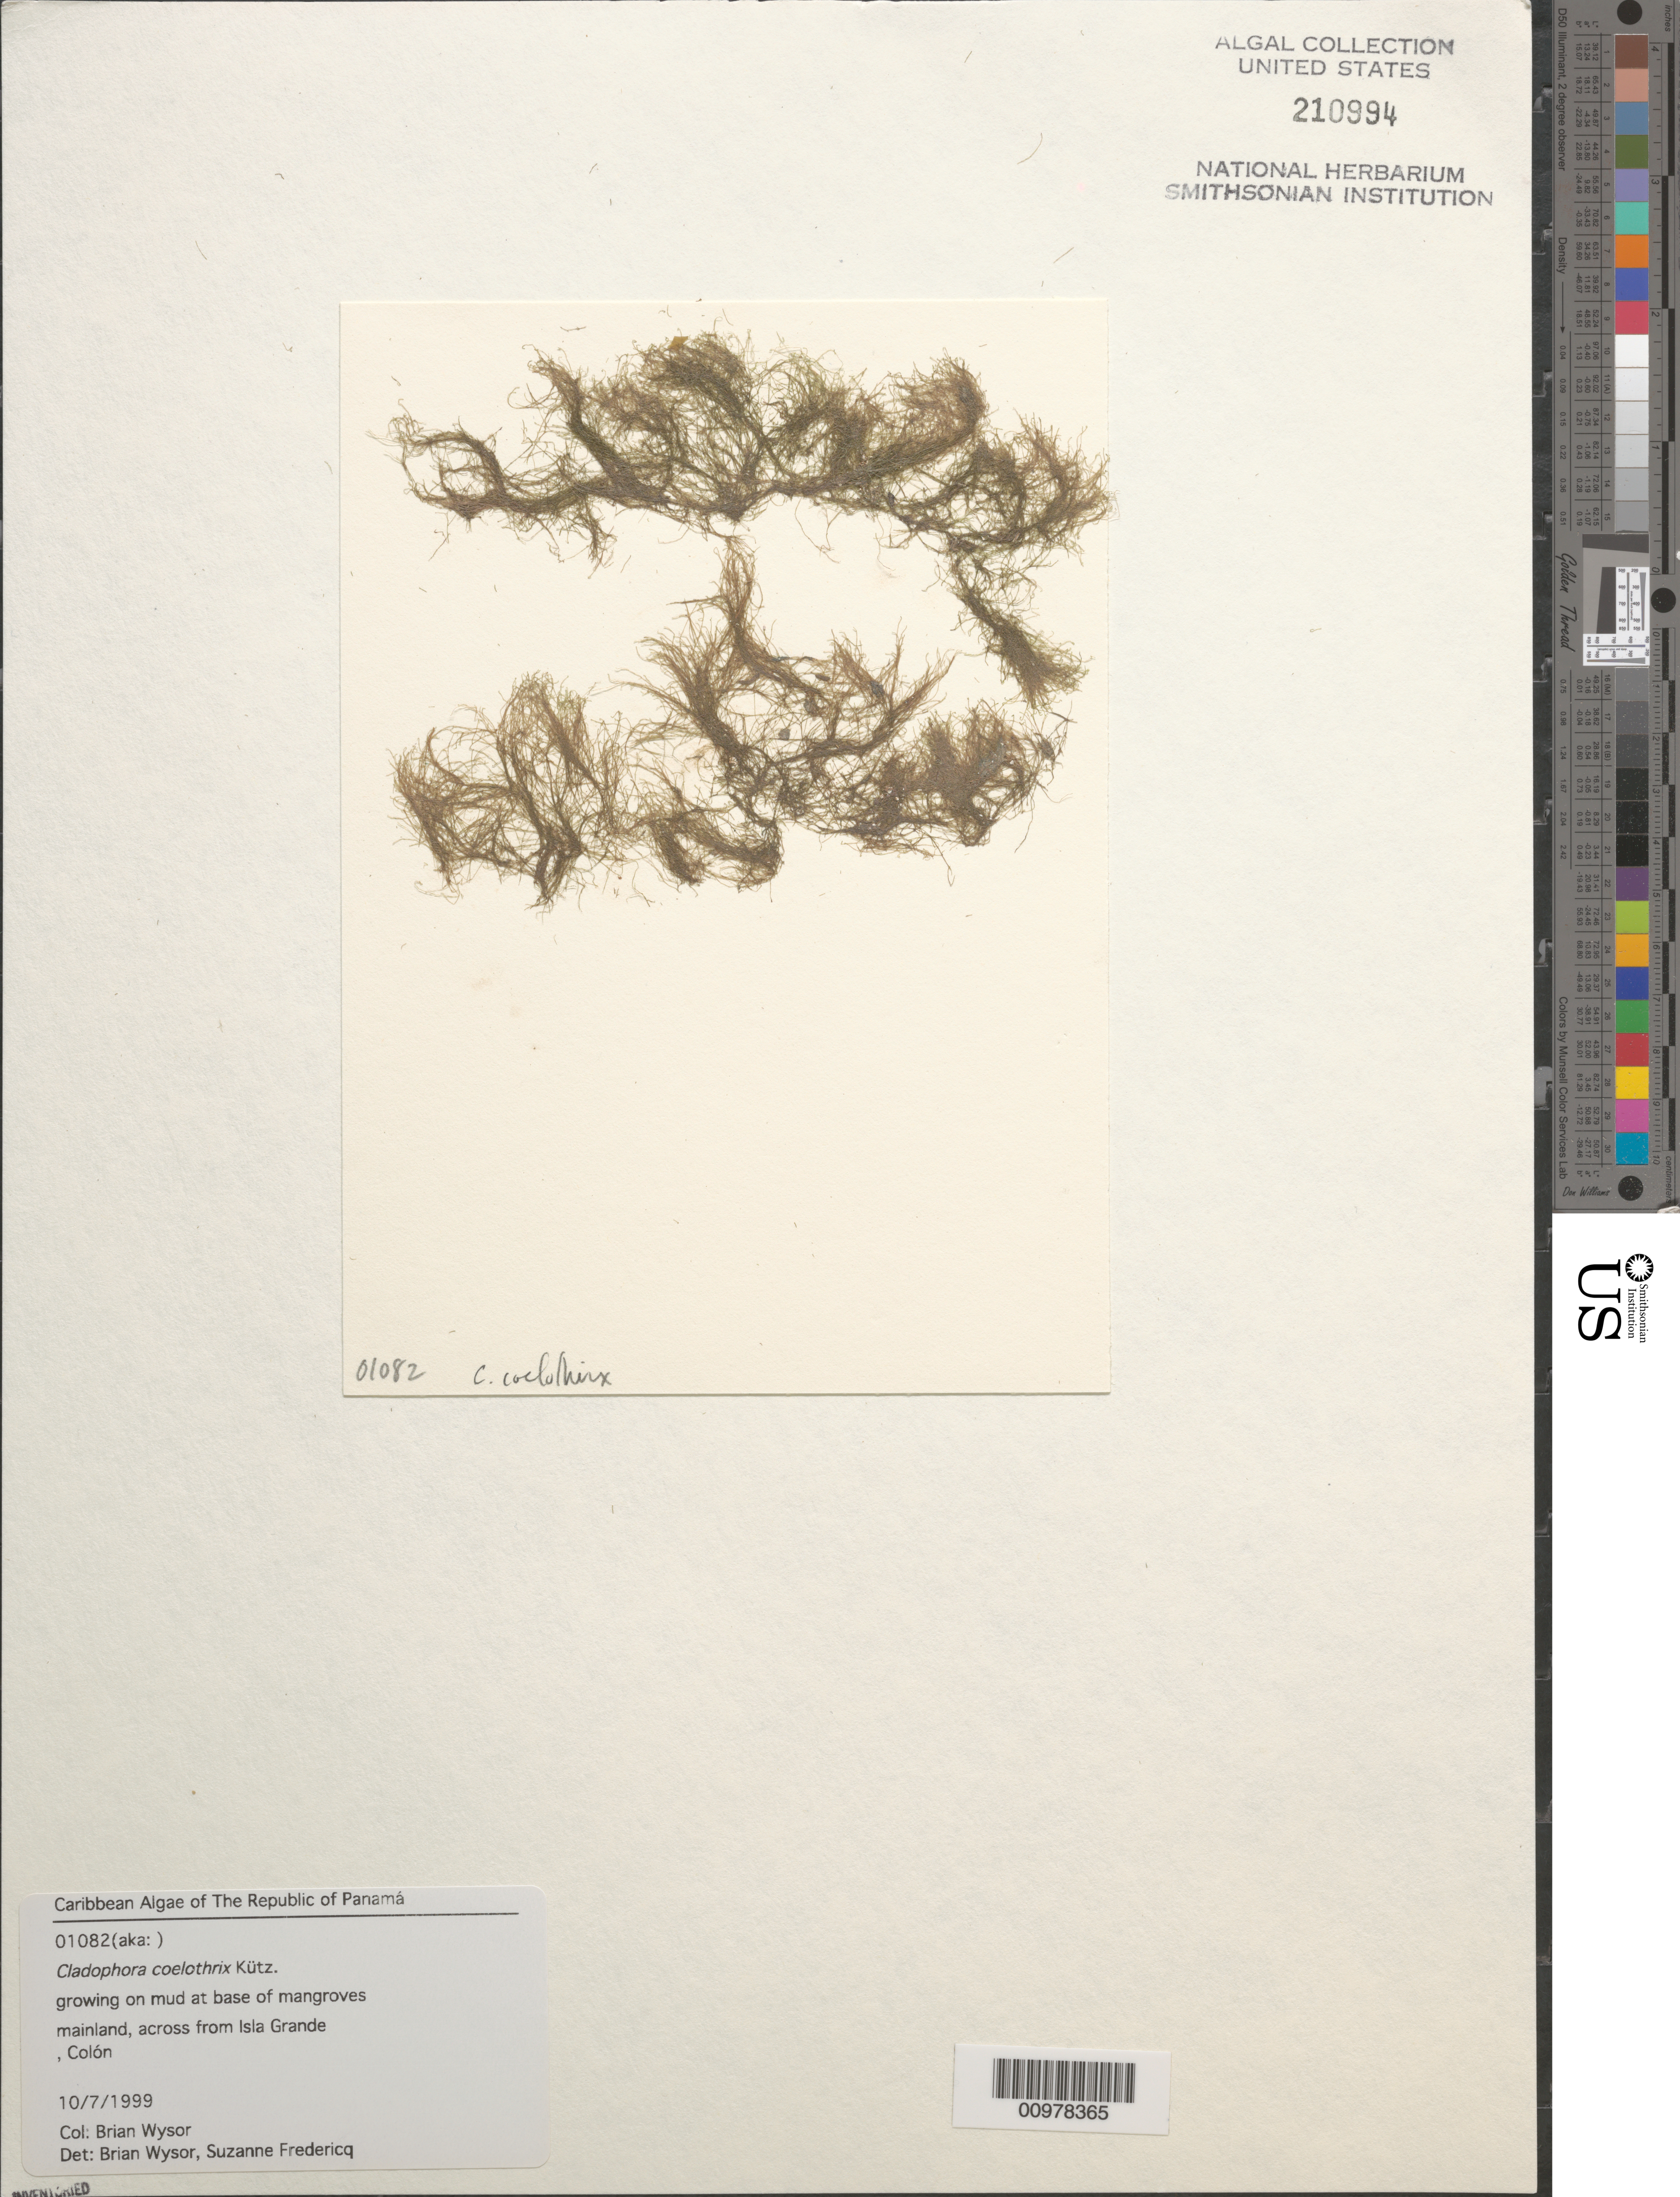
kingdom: Plantae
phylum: Chlorophyta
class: Ulvophyceae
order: Cladophorales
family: Cladophoraceae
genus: Cladophora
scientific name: Cladophora coelothrix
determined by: Wysor, B.; Fredericq, S.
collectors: B. Wysor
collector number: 01082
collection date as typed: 07 Oct 1999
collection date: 1999-10-07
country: Panama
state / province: Colón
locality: Mainland, across from Isla Grande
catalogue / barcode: US 210994